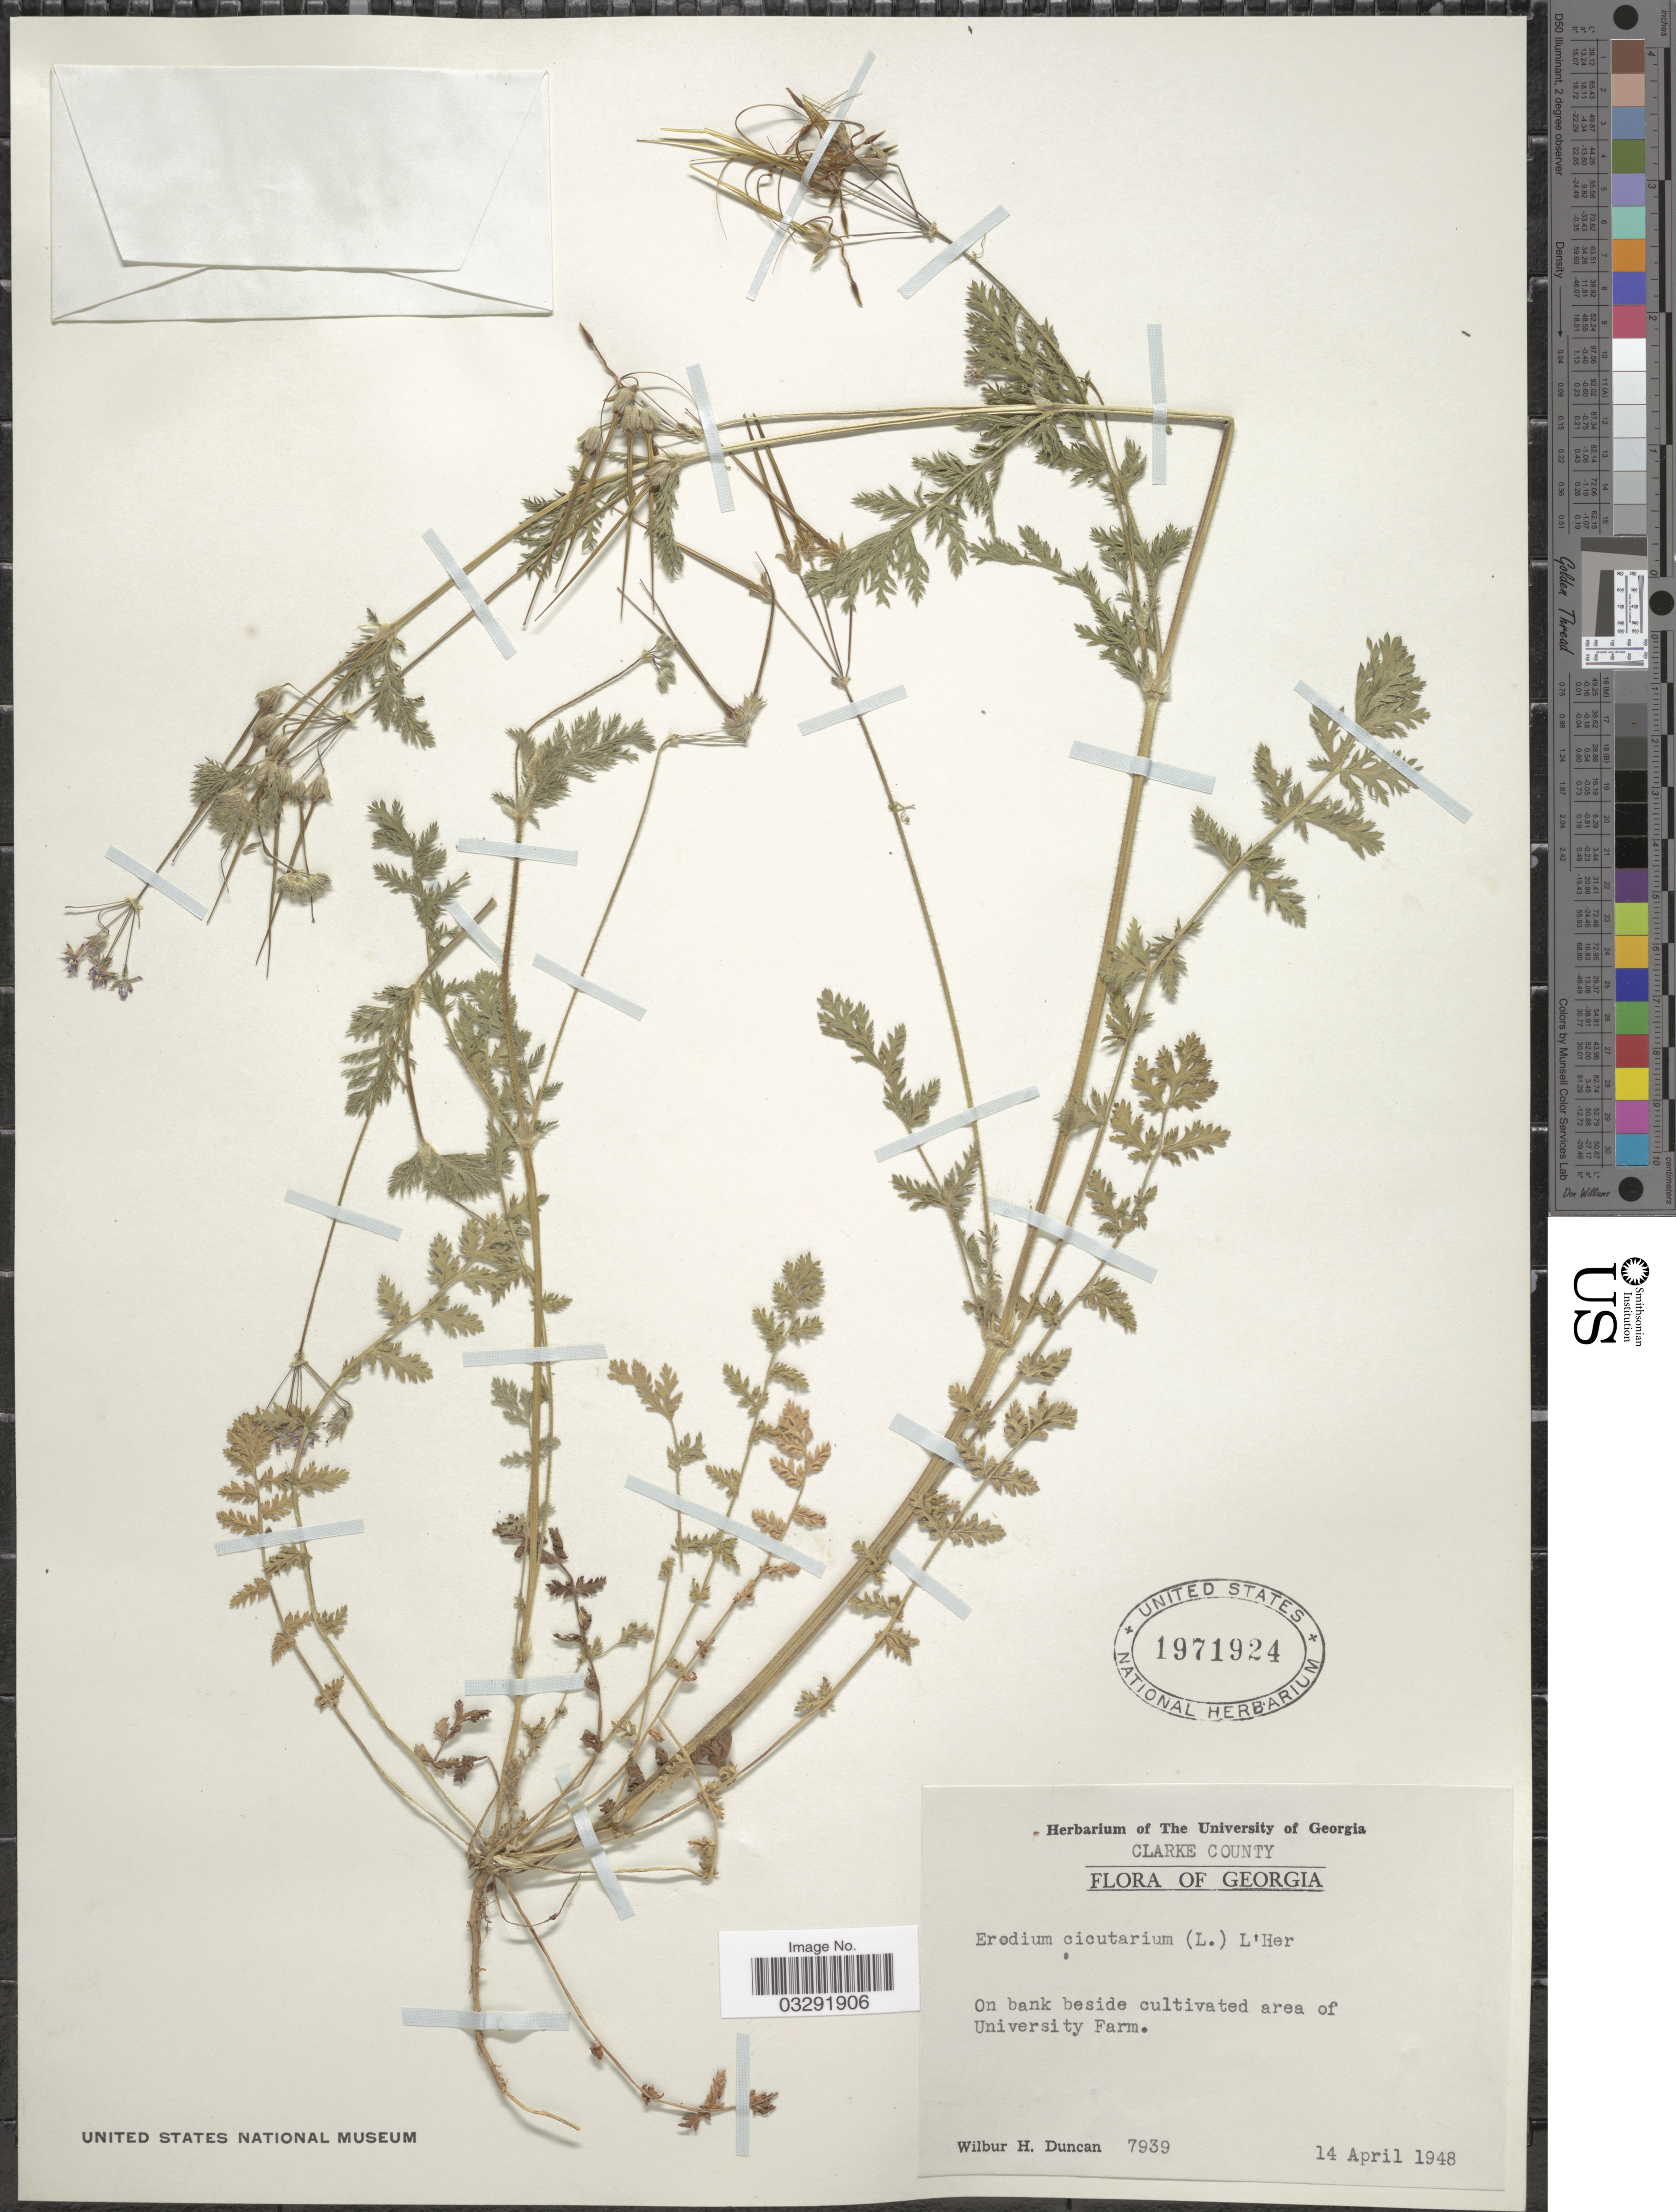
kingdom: Plantae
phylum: Tracheophyta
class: Magnoliopsida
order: Geraniales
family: Geraniaceae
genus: Erodium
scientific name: Erodium cicutarium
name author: (L.) L'Hér.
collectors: W. H. Duncan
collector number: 7939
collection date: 1948-04-14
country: United States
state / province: Georgia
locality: Clark County. On bank beside cultivated area of University Farm.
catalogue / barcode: US 1971924